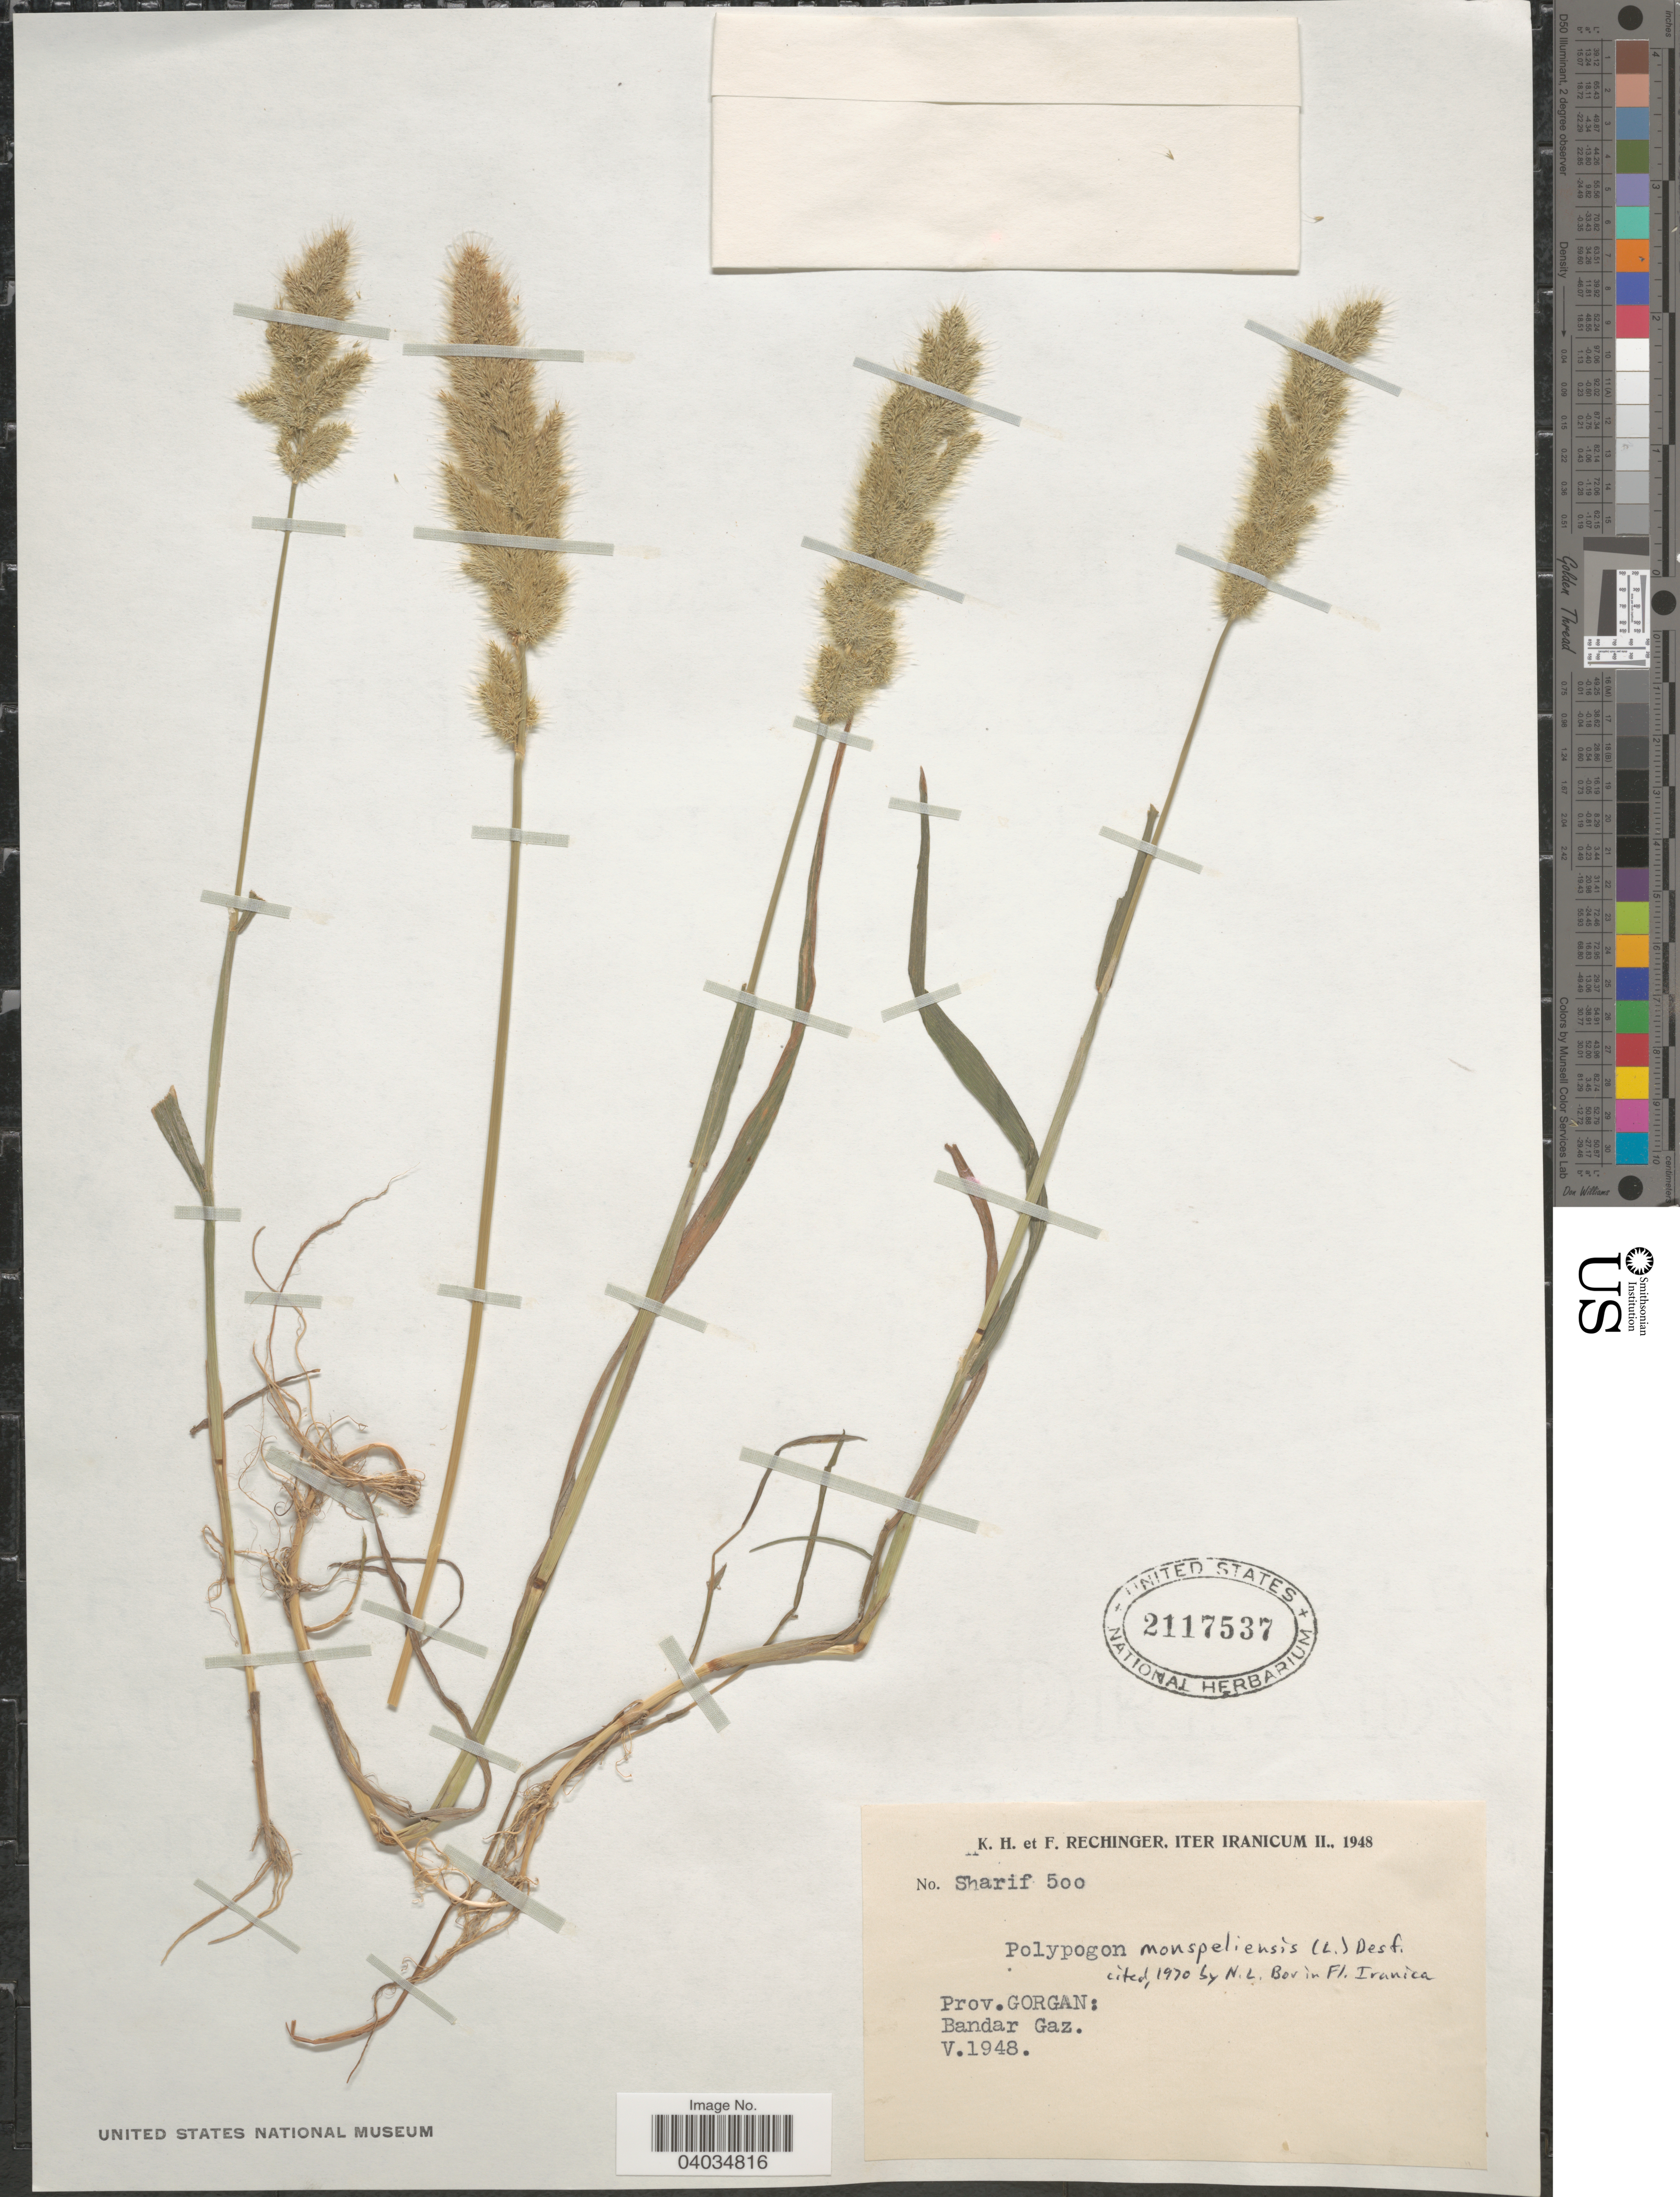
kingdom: Plantae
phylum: Tracheophyta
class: Liliopsida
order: Poales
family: Poaceae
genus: Polypogon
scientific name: Polypogon monspeliensis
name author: (L.) Desf.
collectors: K. H. Rechinger & F. Rechinger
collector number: Sharif 500*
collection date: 1948-05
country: Iran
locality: Prov. Gorgan: Bandar Gaz.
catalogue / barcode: US 2117537